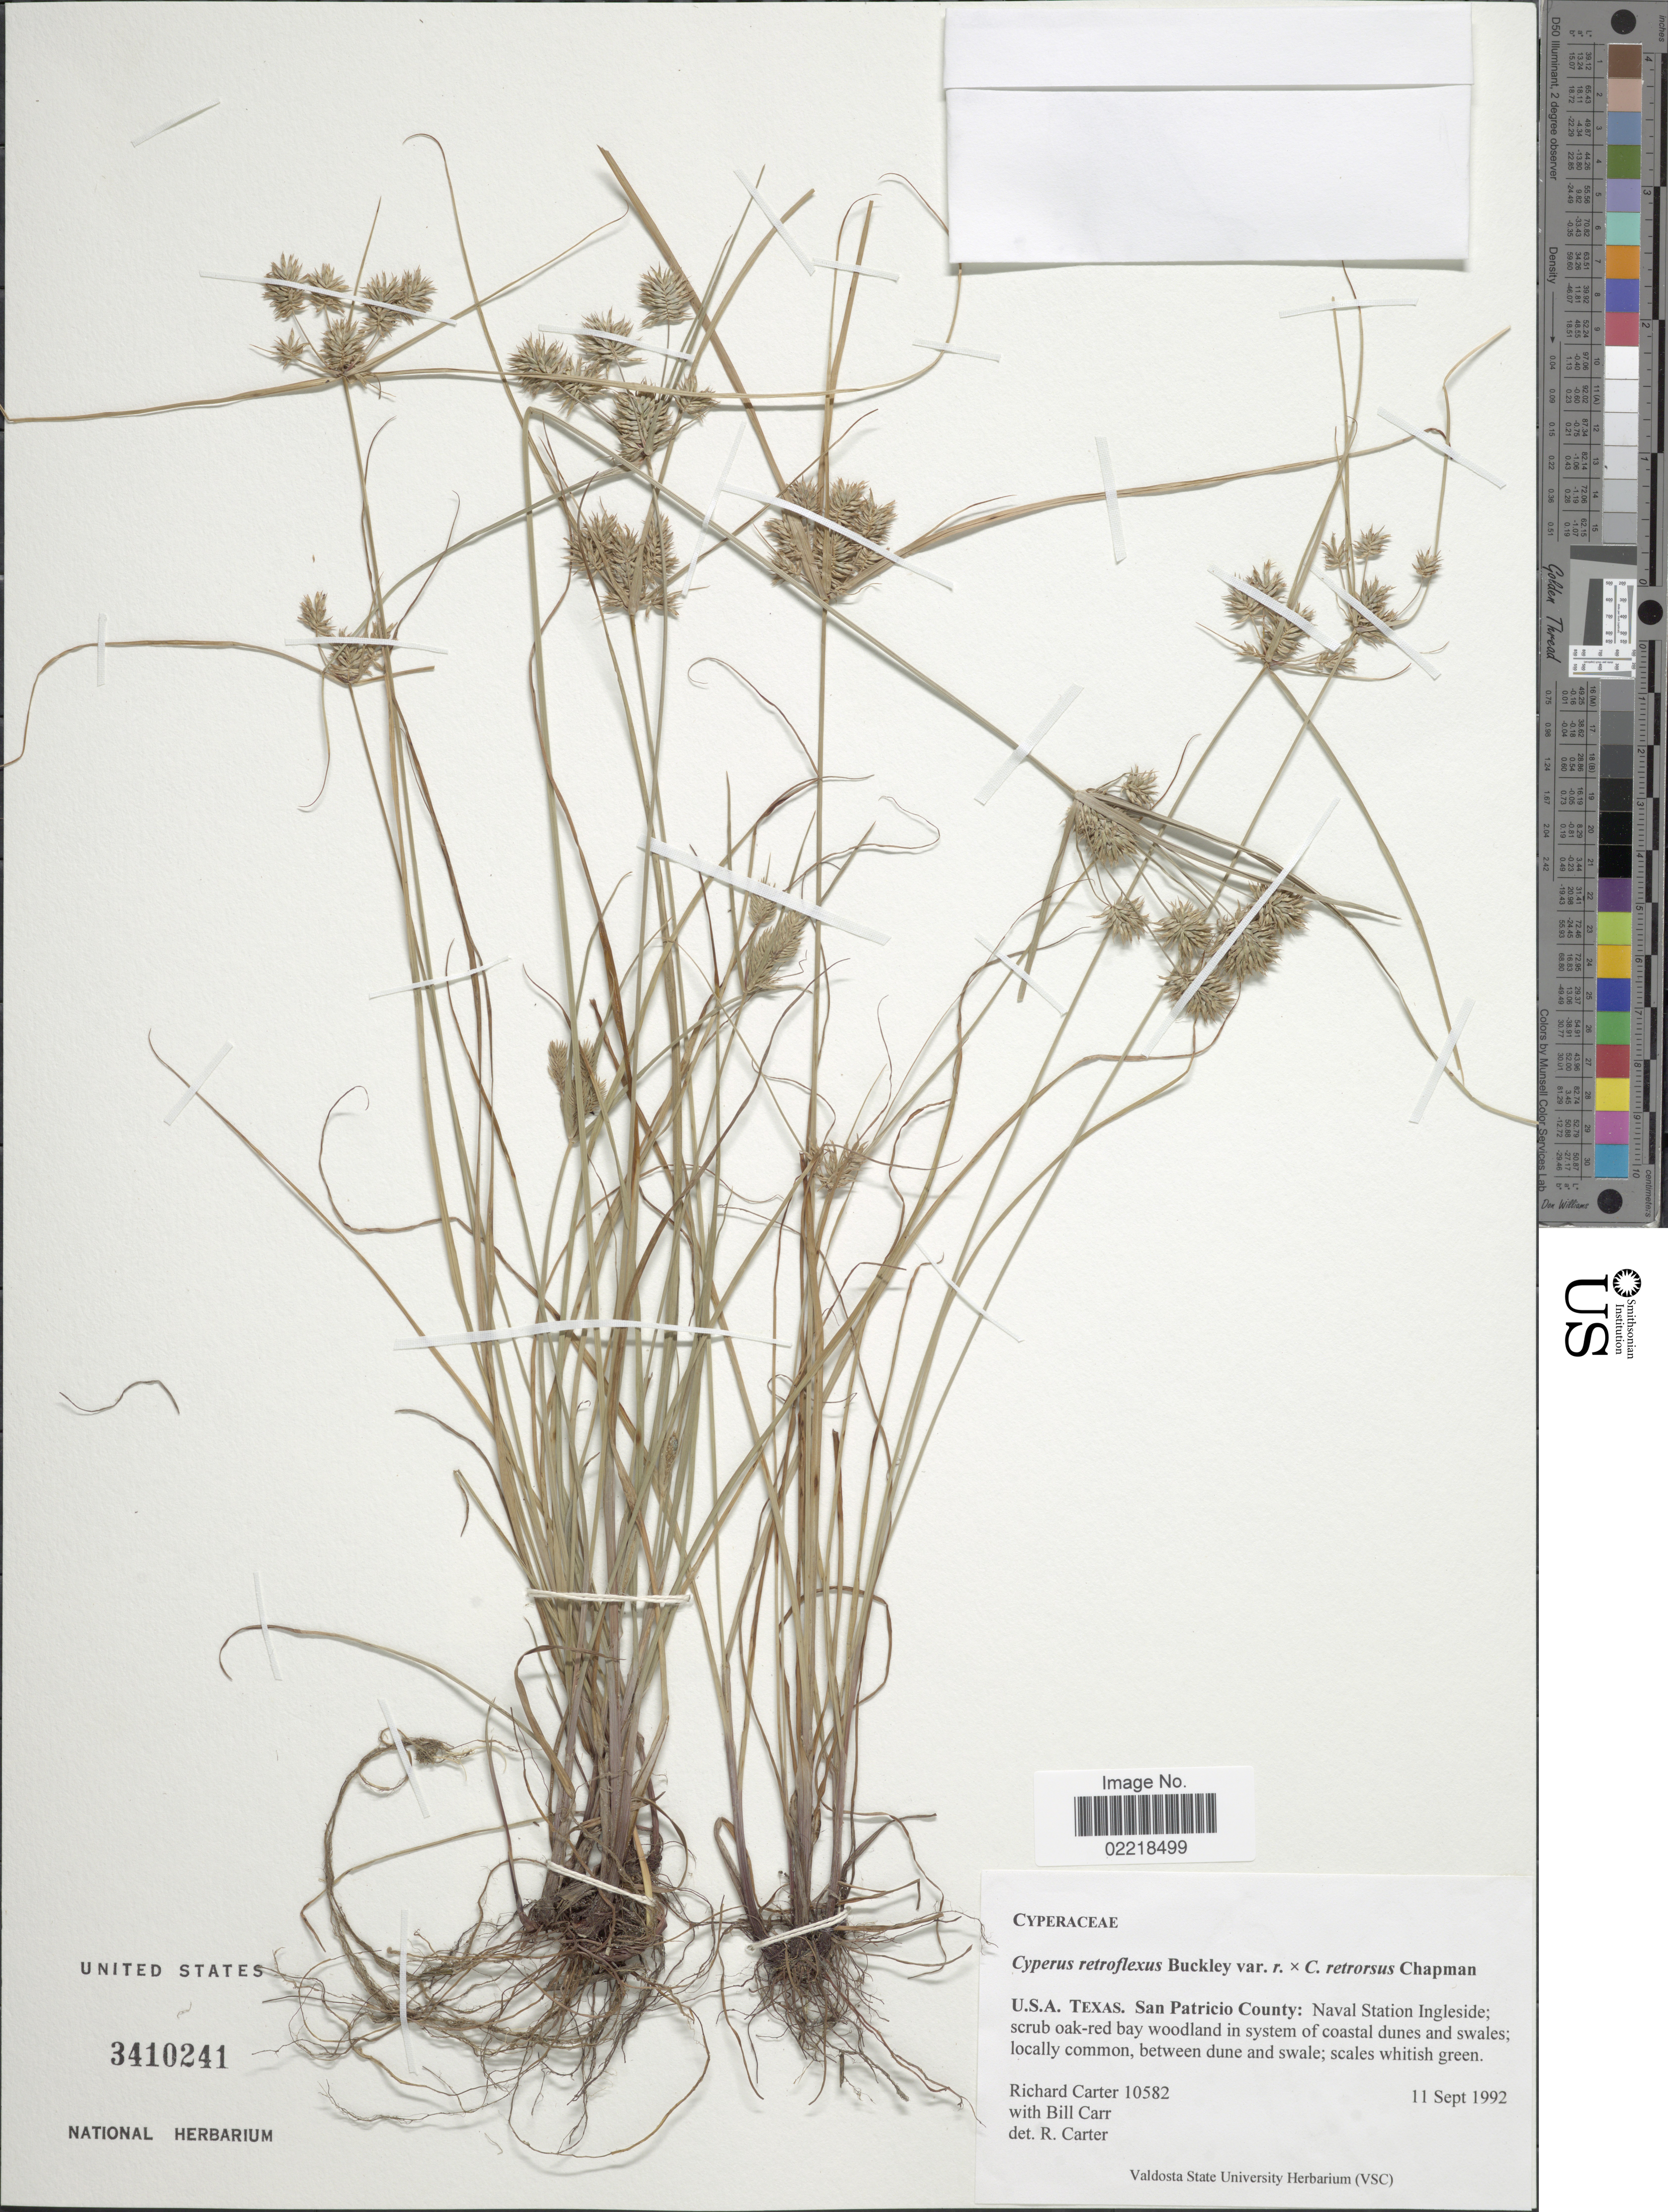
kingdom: Plantae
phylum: Tracheophyta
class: Liliopsida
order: Poales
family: Cyperaceae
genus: Cyperus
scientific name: Cyperus retroflexus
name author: Buckley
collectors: R. Carter & B. Carr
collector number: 10582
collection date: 1992-09-11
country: United States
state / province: Texas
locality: San Petricio County: Naval Station Ingleside; scrub-oak-red bay woodland in system of coastal dunes and swales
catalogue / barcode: US 3410241